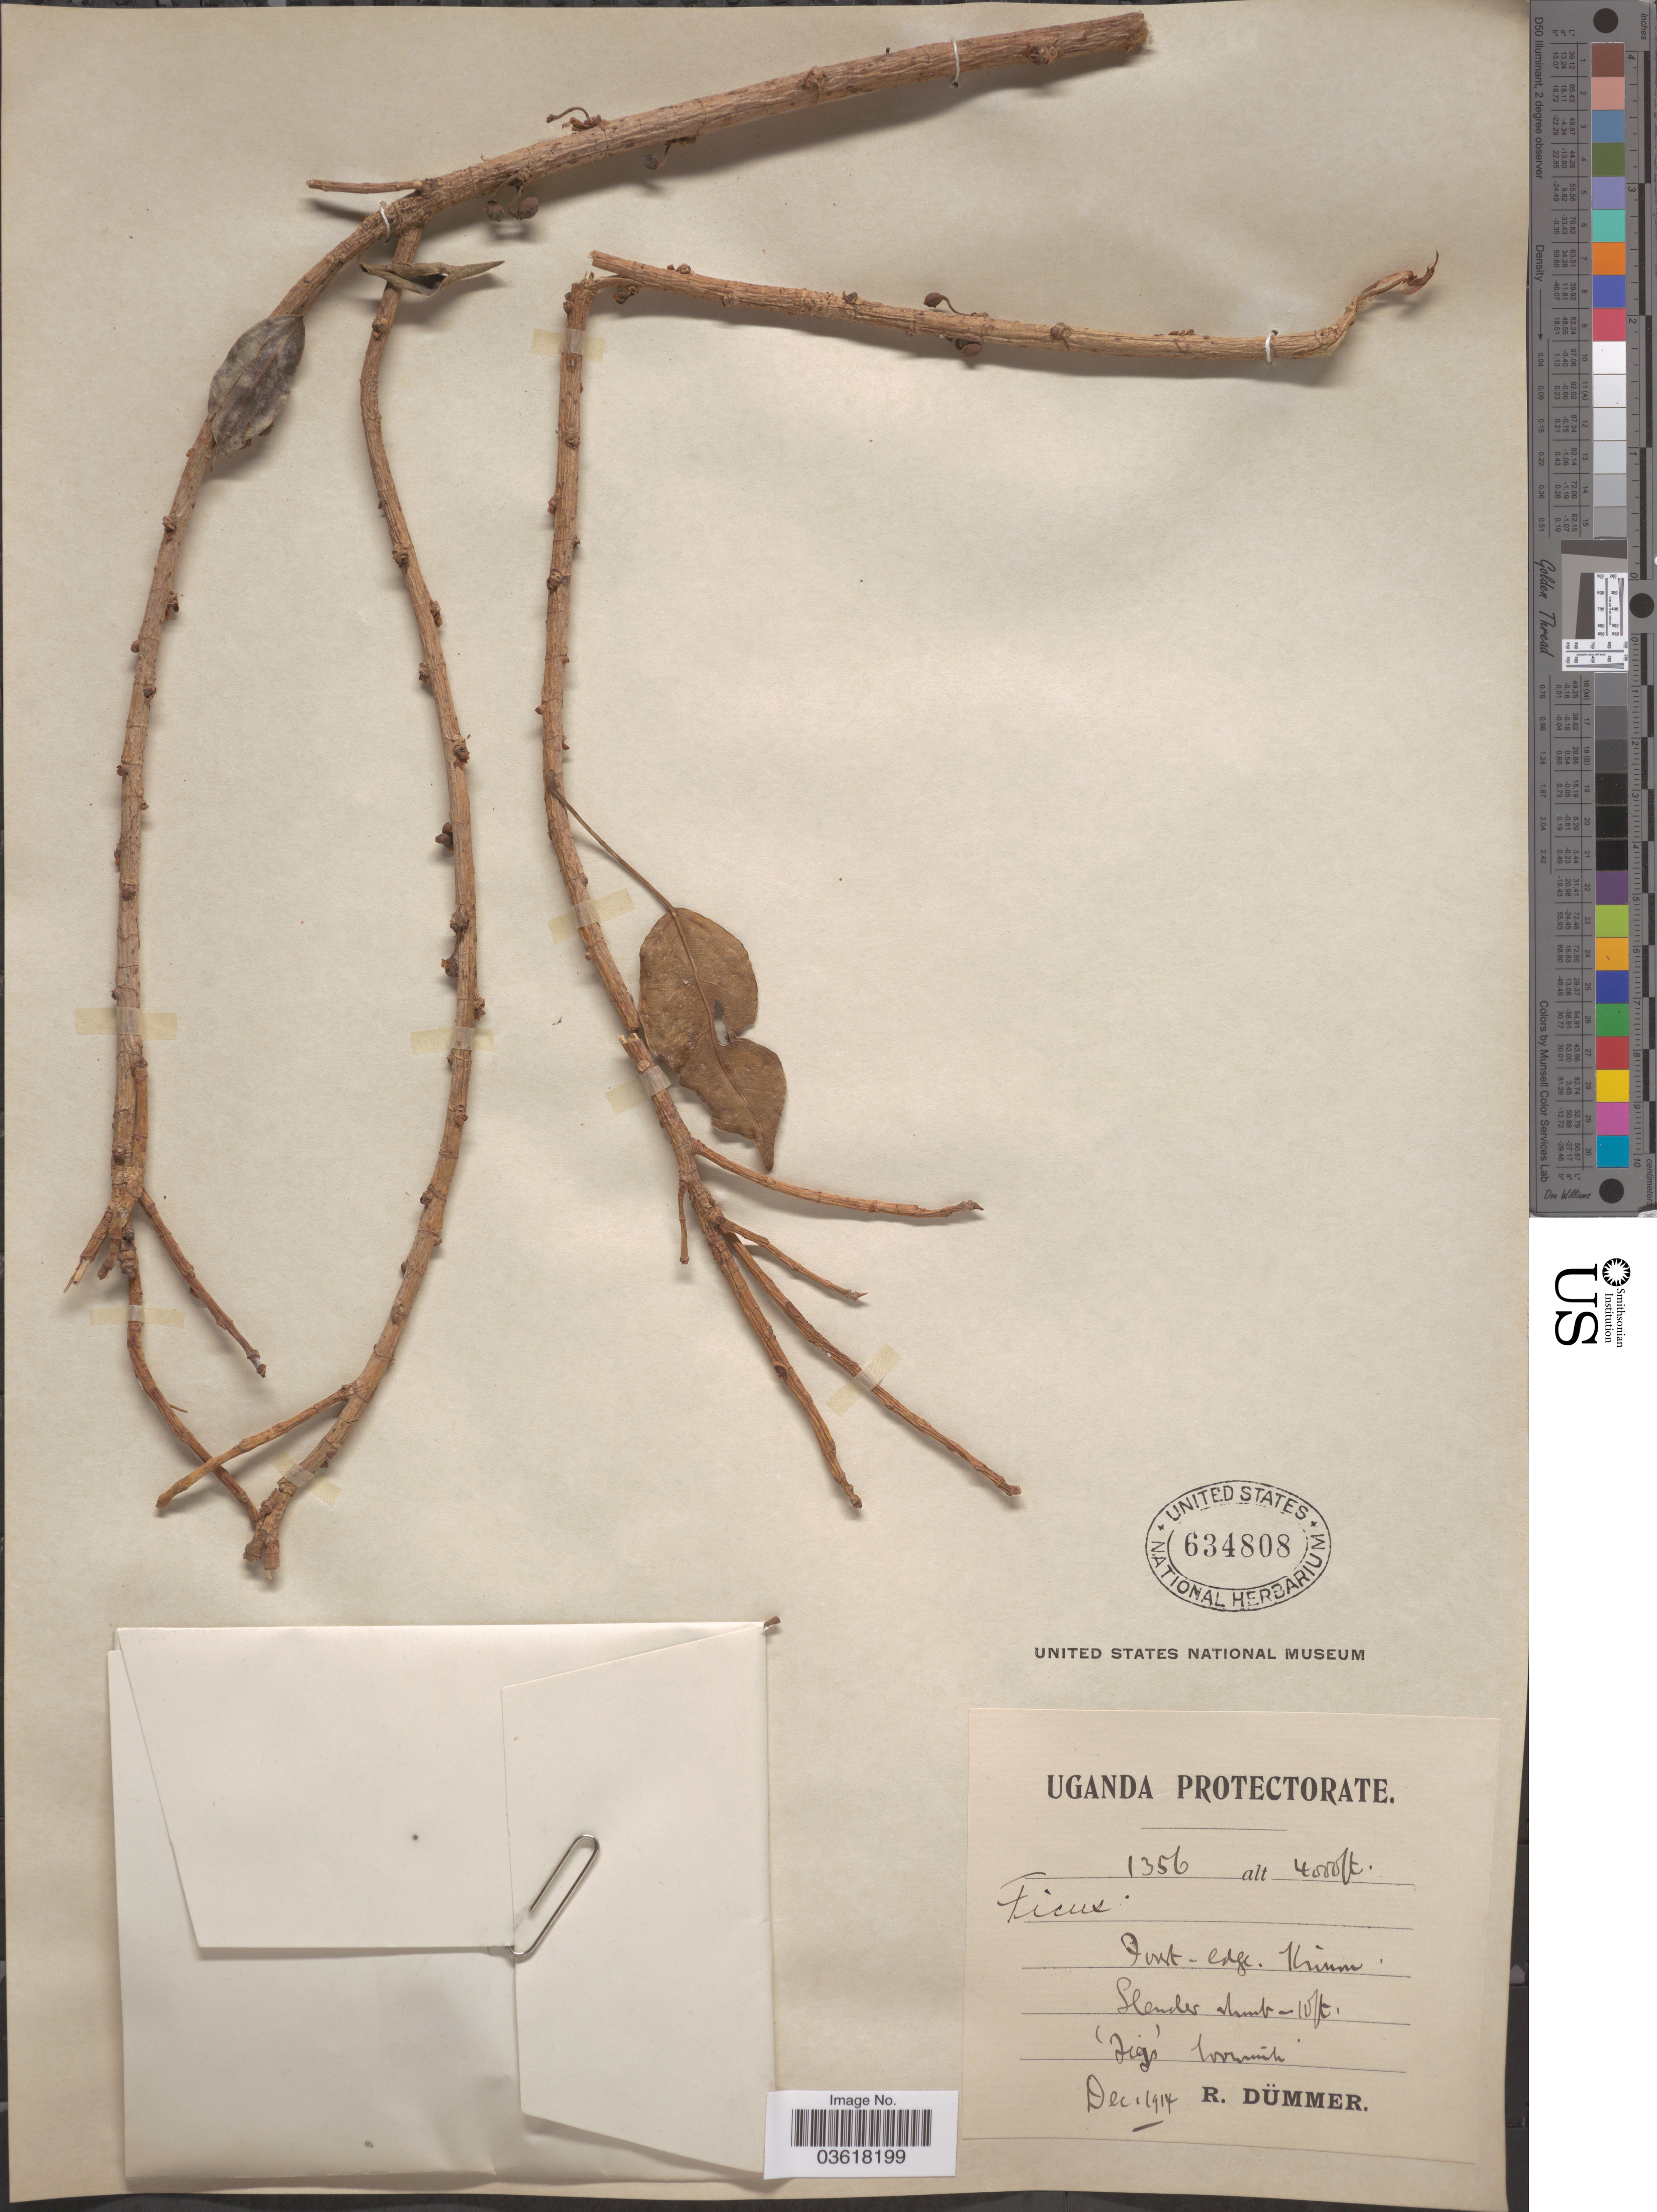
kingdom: Plantae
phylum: Tracheophyta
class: Magnoliopsida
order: Rosales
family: Moraceae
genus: Ficus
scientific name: Ficus sp.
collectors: R. A. Dümmer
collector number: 1356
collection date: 1914-12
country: Uganda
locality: Ugande Protectorate. Forest-edge, Kimu*.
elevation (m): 1219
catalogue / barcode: US 634808